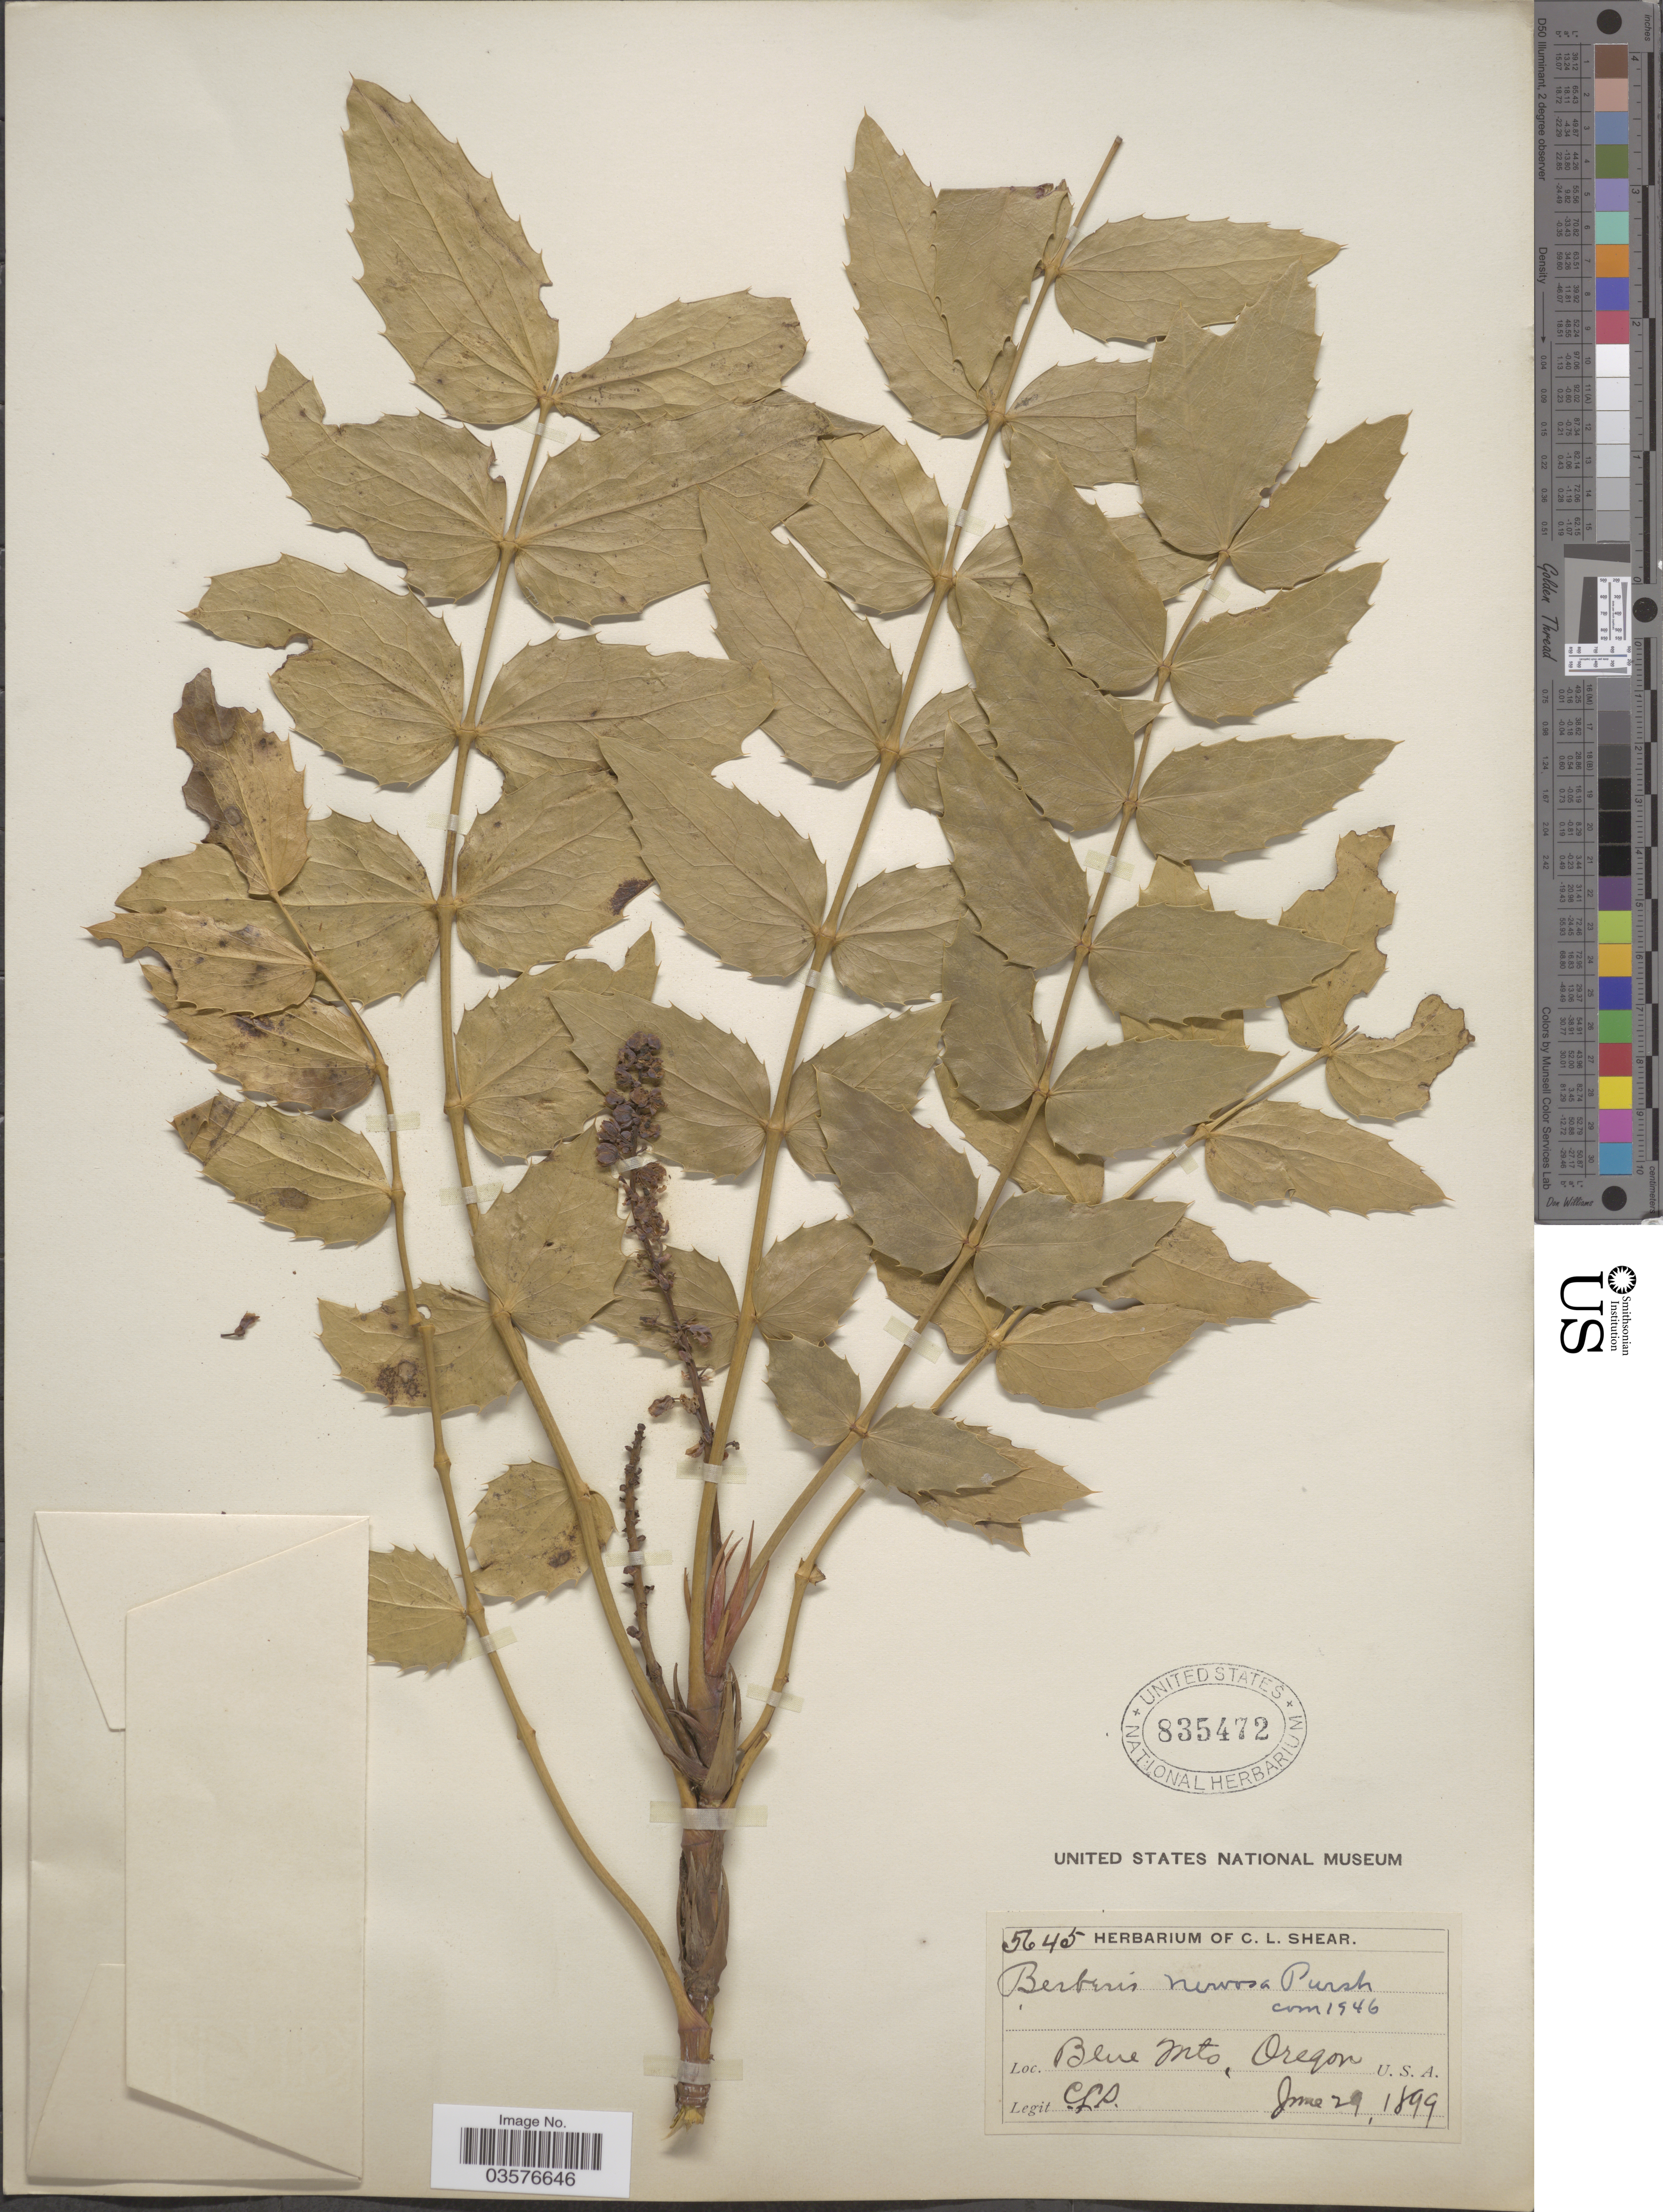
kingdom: Plantae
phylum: Tracheophyta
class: Magnoliopsida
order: Ranunculales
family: Berberidaceae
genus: Mahonia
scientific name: Mahonia nervosa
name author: (Pursh) Nutt.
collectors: C. L. Shear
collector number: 5645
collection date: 1899-06-29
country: United States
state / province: Oregon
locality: Blue Mts.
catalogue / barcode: US 835472